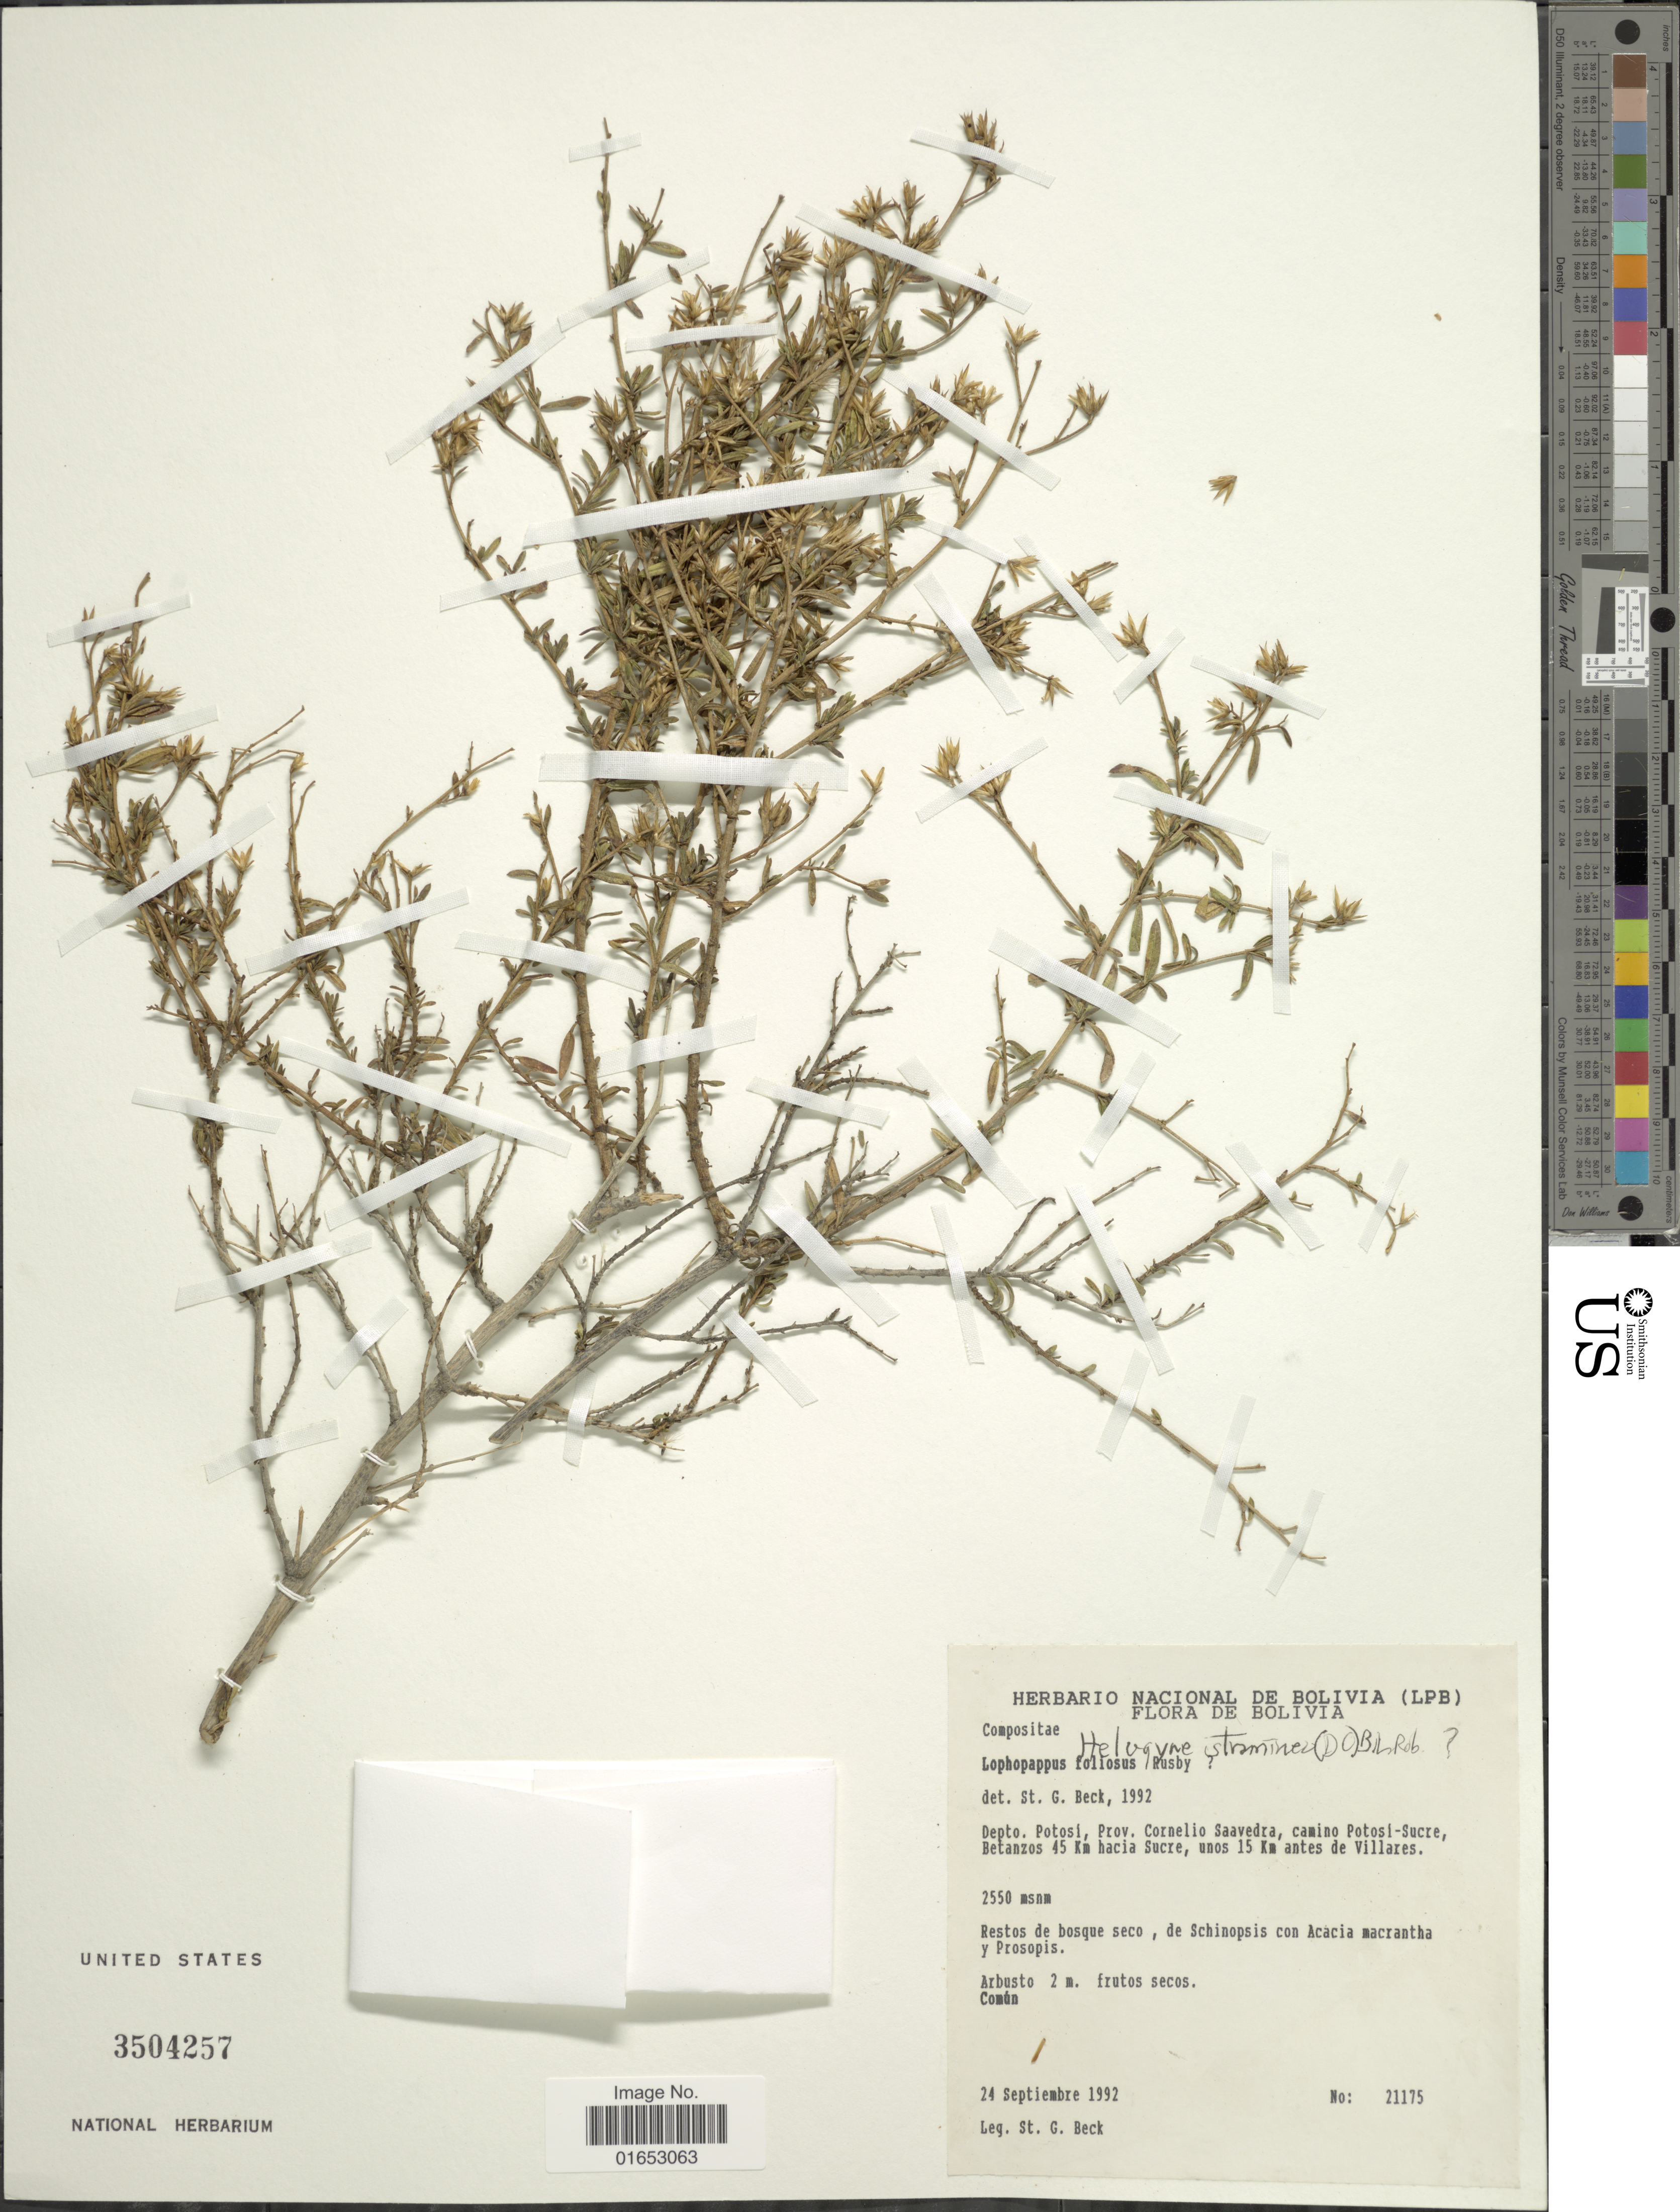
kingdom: Plantae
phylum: Tracheophyta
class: Magnoliopsida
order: Asterales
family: Asteraceae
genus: Helogyne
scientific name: Helogyne straminea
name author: (DC.) B.L. Rob.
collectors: S. G. Beck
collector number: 21175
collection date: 1992-09-24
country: Bolivia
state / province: Potosi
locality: Prov. Cornelio Saavedra, camino Potosi-Sucre, Betanzos 45 Km hacia Sucre, unos 15 Km antes de Villares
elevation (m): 2550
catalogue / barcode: US 3504257